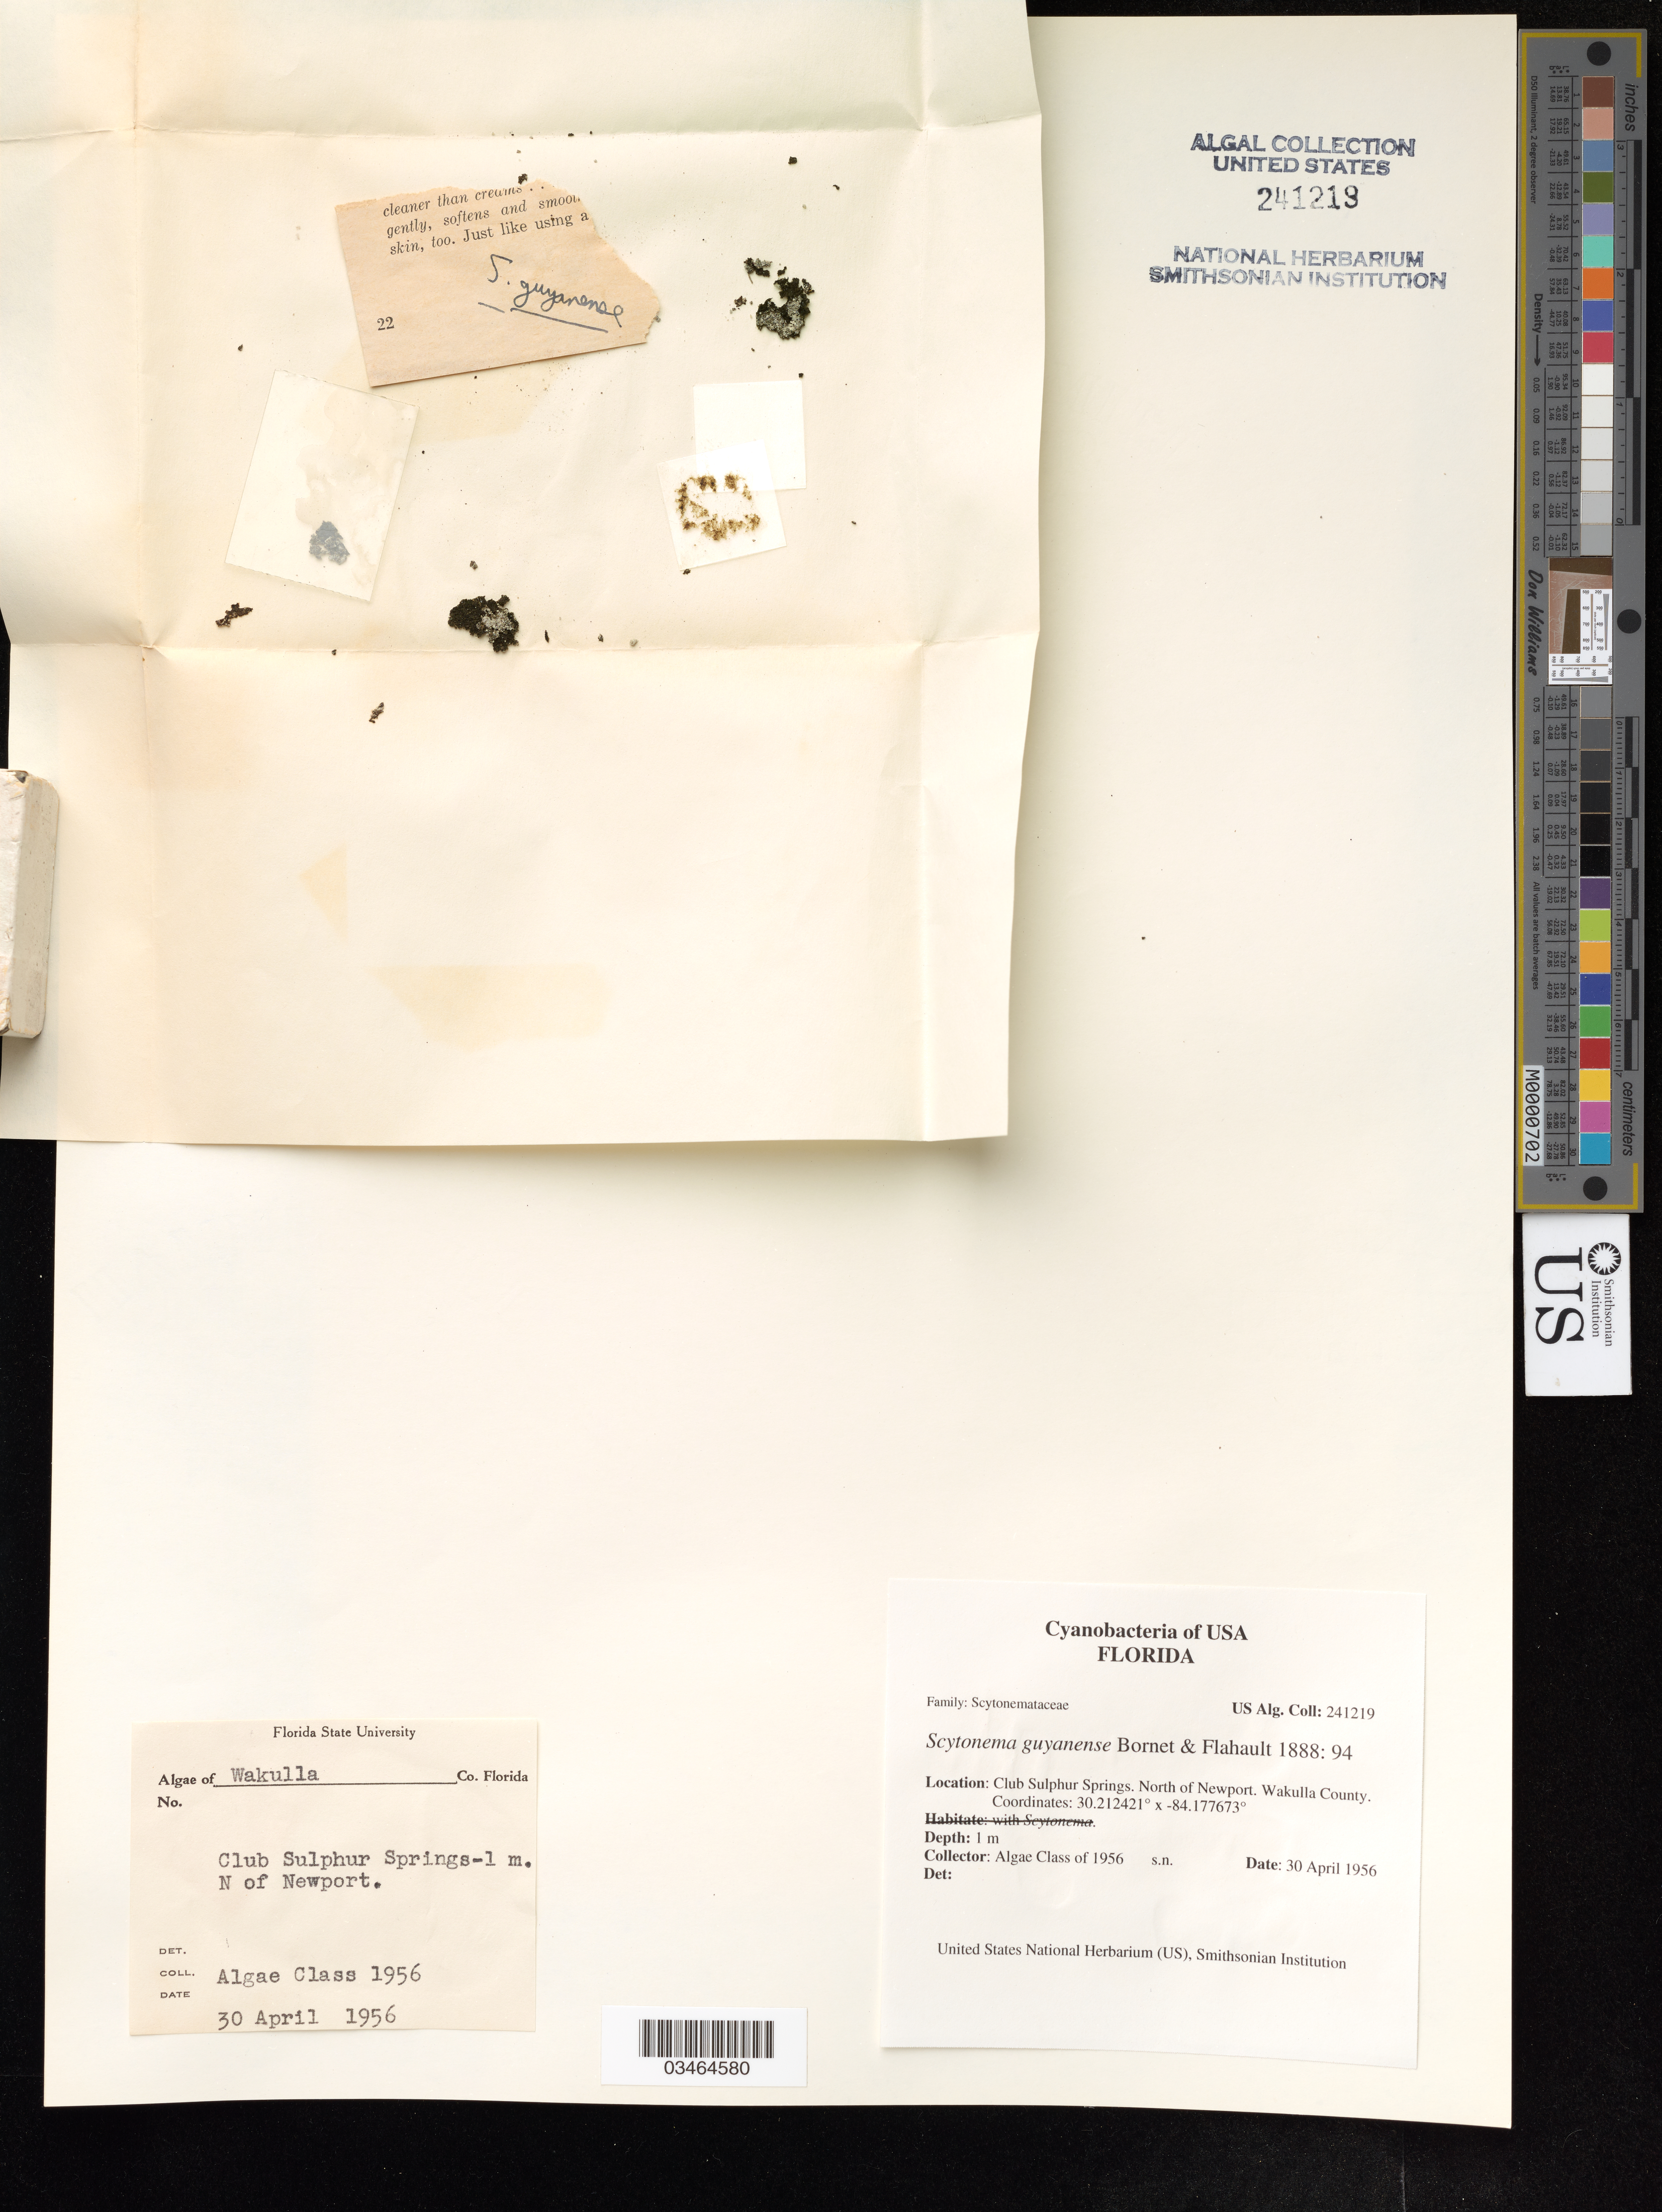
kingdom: Bacteria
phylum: Cyanobacteria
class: Cyanobacteriia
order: Cyanobacteriales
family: Scytonemataceae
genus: Scytonema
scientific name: Scytonema guyanense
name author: (Mont.) Bornet & Flahault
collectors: Algae Class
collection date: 1956-04-30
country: United States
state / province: Florida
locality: North of Newport. Wakulla County.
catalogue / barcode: US 241219